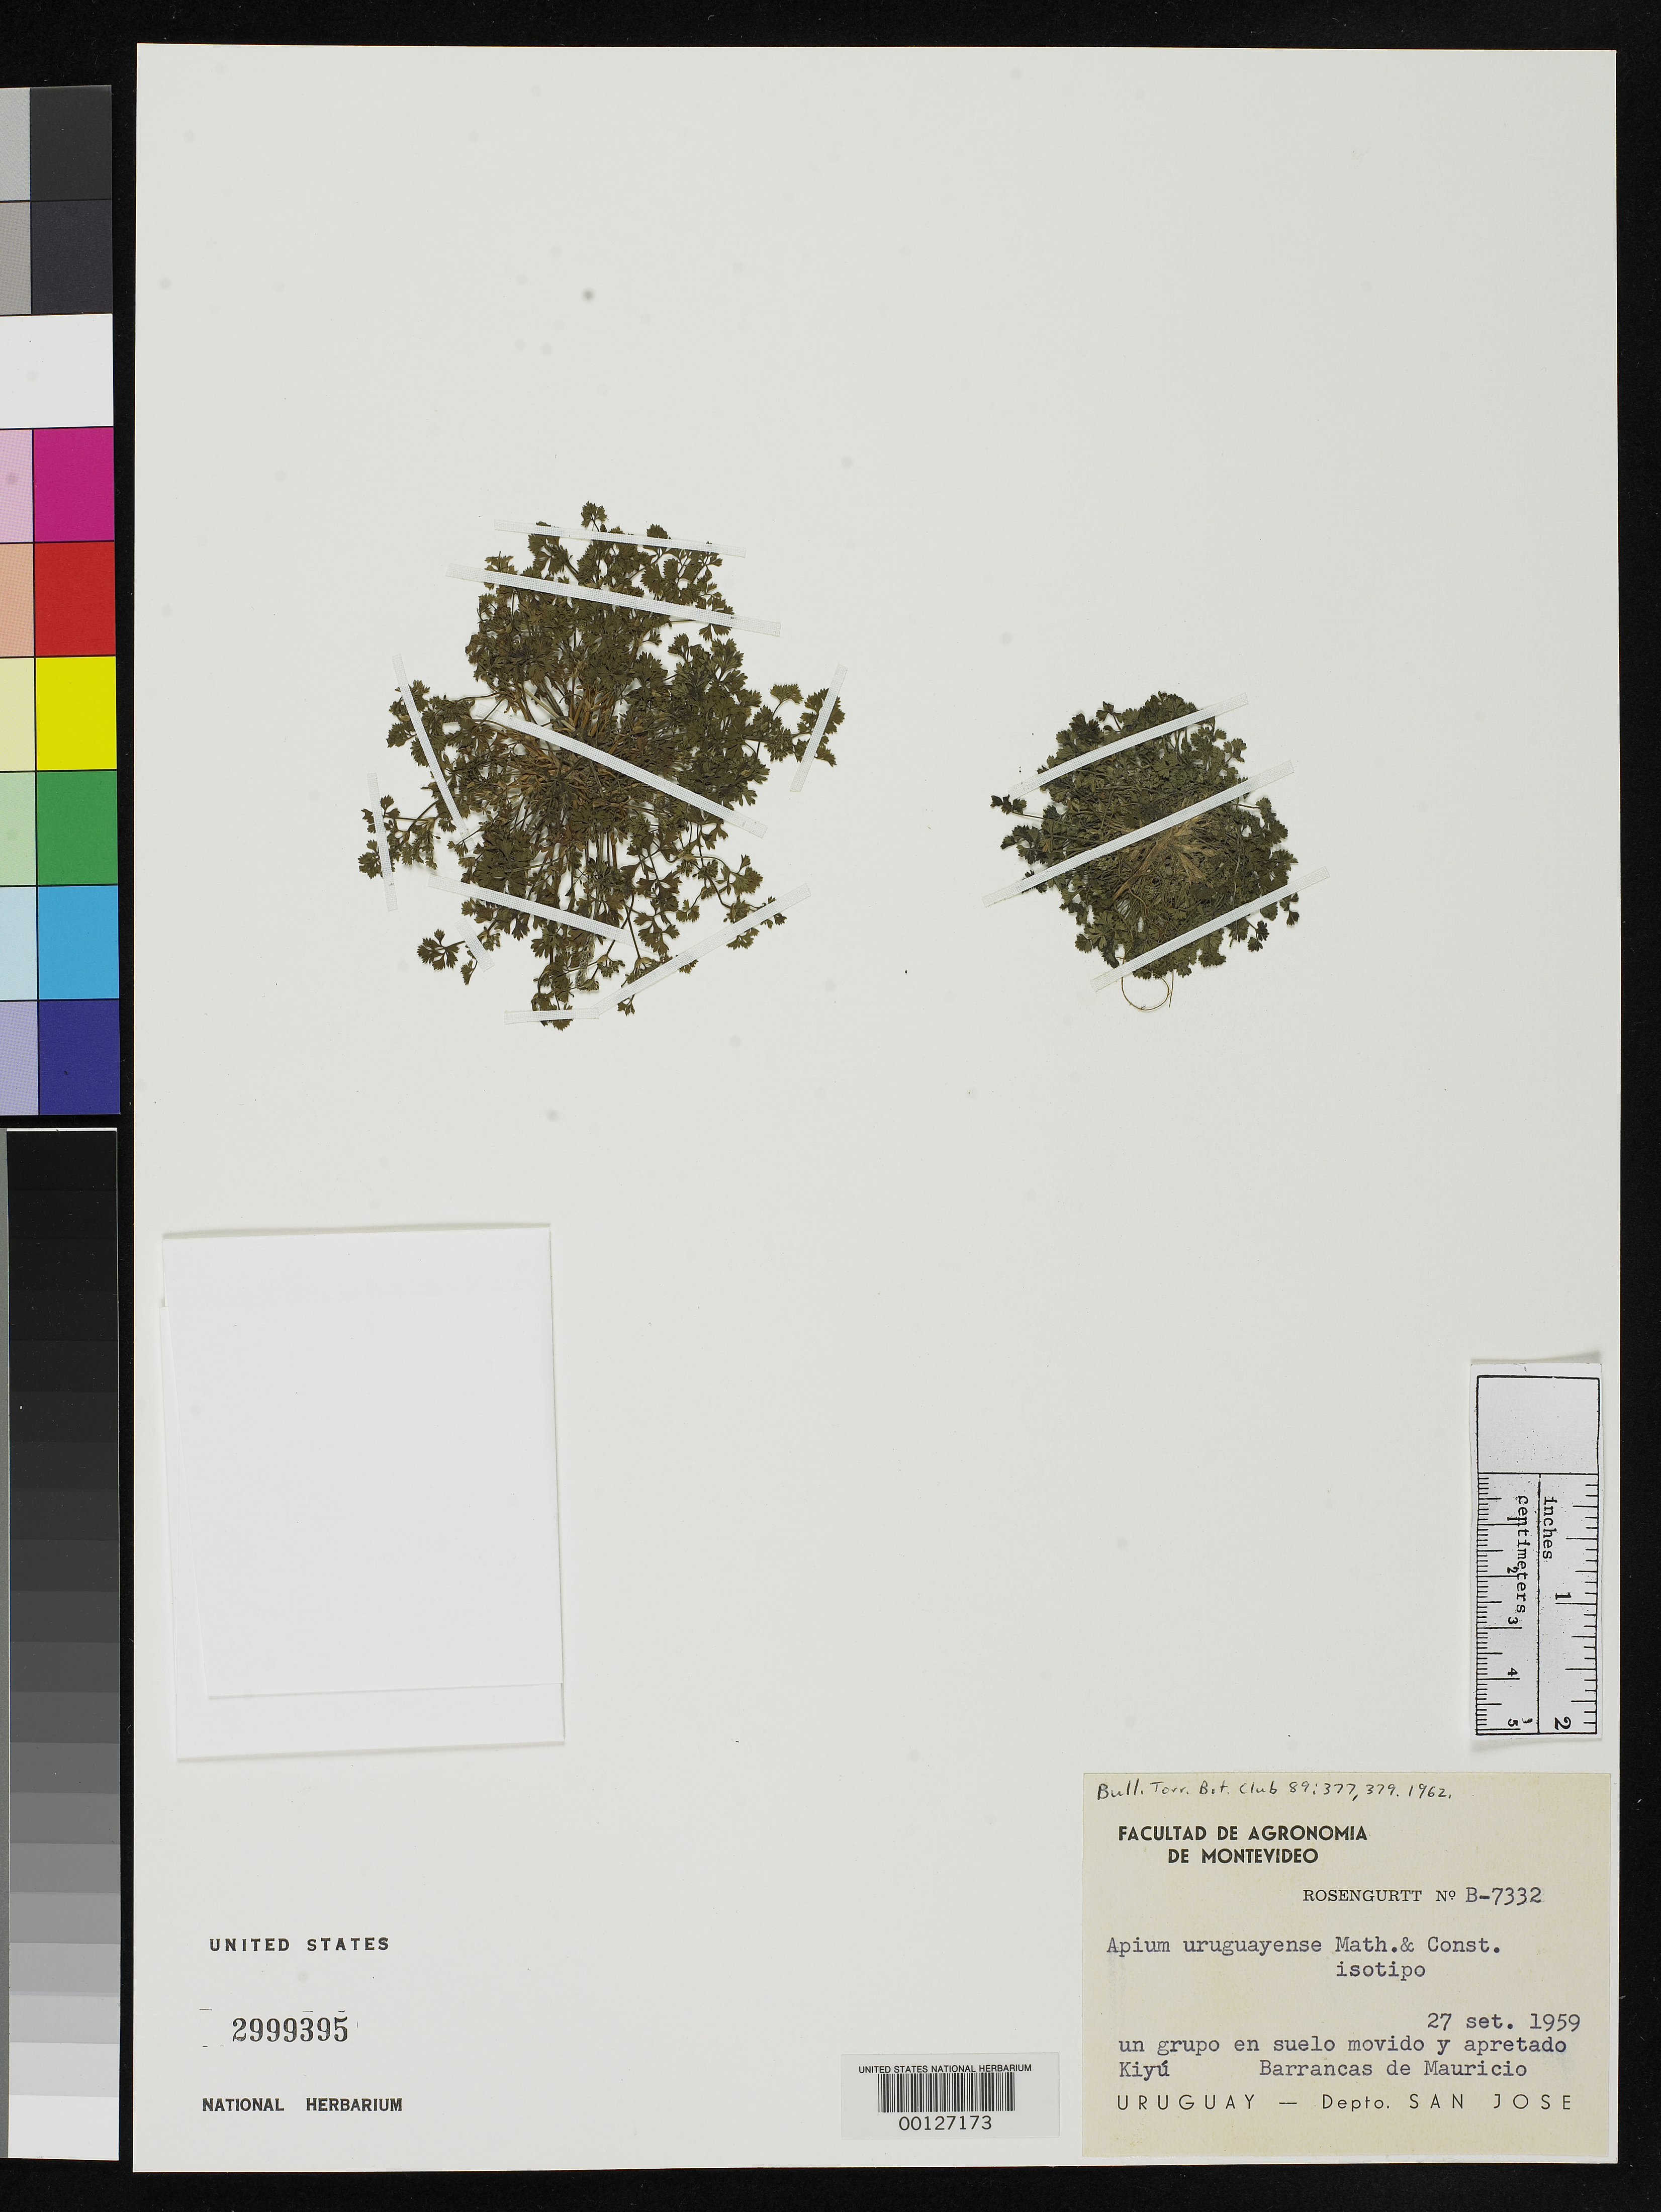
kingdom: Plantae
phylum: Tracheophyta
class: Magnoliopsida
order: Apiales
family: Apiaceae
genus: Apium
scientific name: Apium uruguayense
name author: Mathias & Constance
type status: Isotype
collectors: B. Rosengurtt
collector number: B-7332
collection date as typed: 27 Sep 1959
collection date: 1959-09-27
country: Uruguay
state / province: San Jose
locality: Kiyu, Barrancas Demauricio.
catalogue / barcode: US 2999395